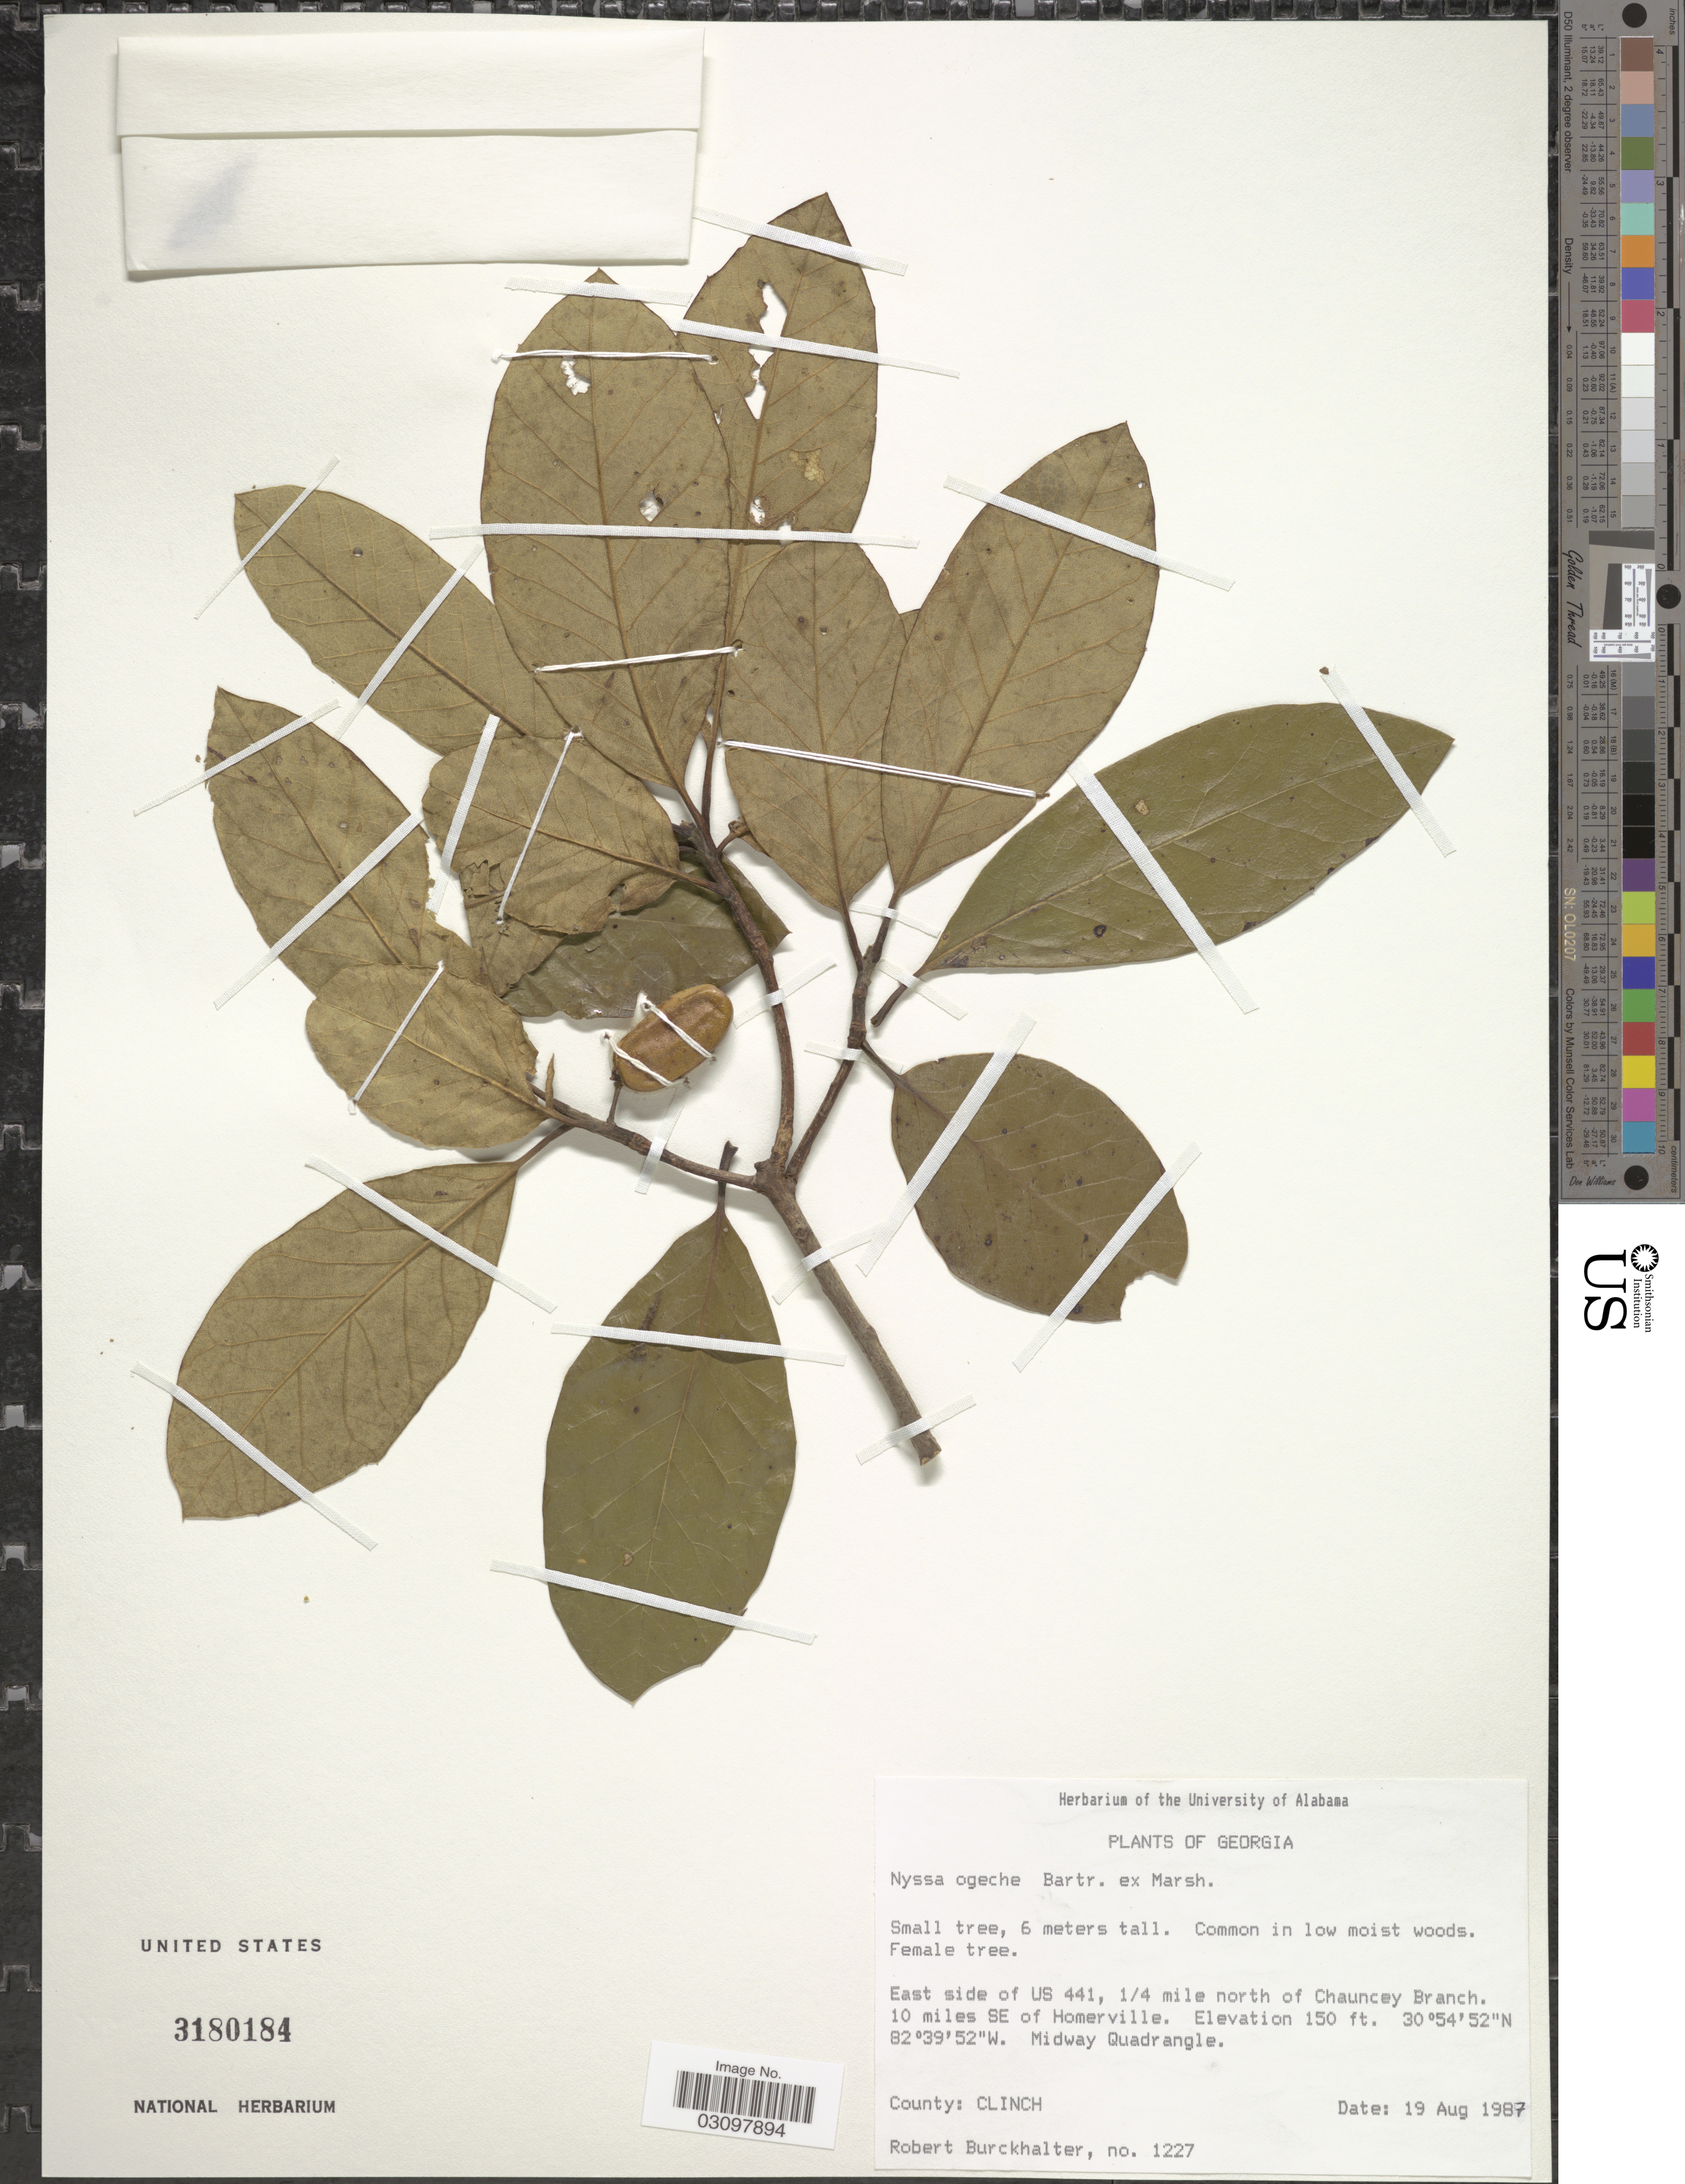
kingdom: Plantae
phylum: Tracheophyta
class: Magnoliopsida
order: Cornales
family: Nyssaceae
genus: Nyssa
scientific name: Nyssa ogeche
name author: W. Bartram ex Marshall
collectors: R. Burckhalter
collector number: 1227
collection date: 1987-08-19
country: United States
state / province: Georgia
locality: East side of US 441, 1/4 mile north of Chauncey Branch. 10 miles SE of Homerville. Midway Quadrangle. County: Clinch.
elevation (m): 46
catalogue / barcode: US 3180184